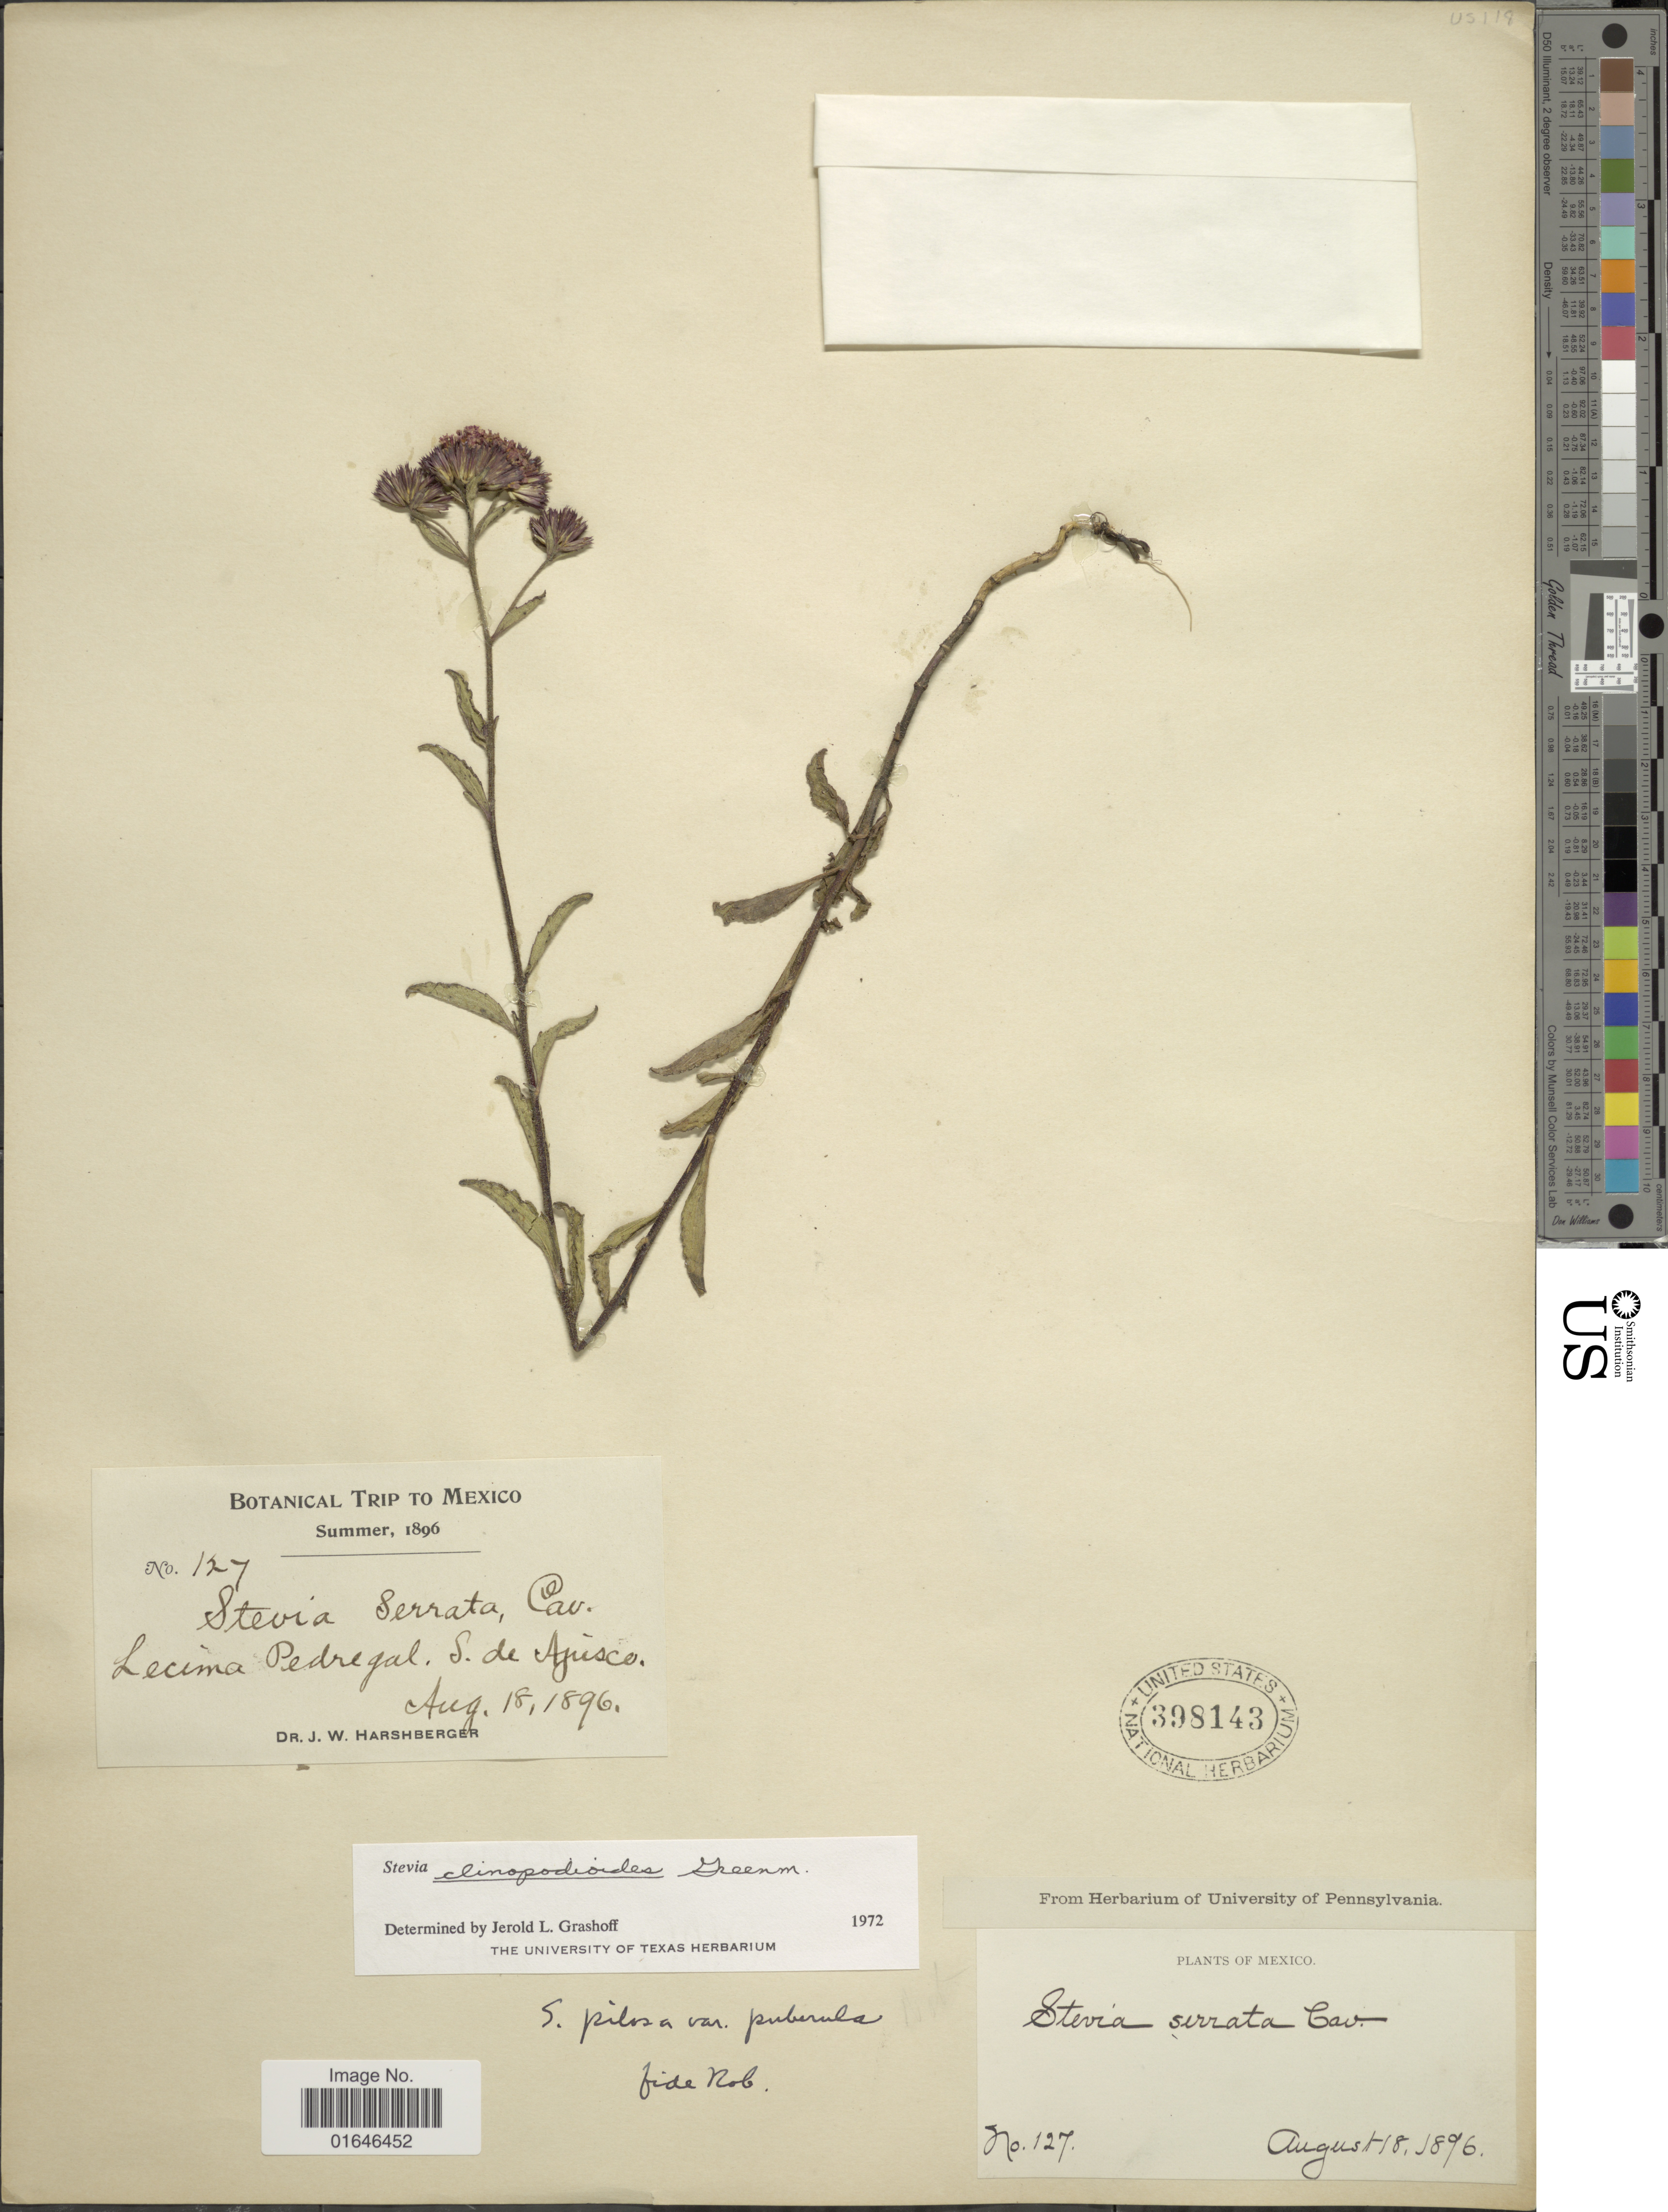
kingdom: Plantae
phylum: Tracheophyta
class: Magnoliopsida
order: Asterales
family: Asteraceae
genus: Stevia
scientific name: Stevia clinopodioides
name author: Greenm.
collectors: J. W. Harshberger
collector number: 127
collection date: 1896-08-18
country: Mexico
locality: Lecima Pedregal, S. de Ajusco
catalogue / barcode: US 398143